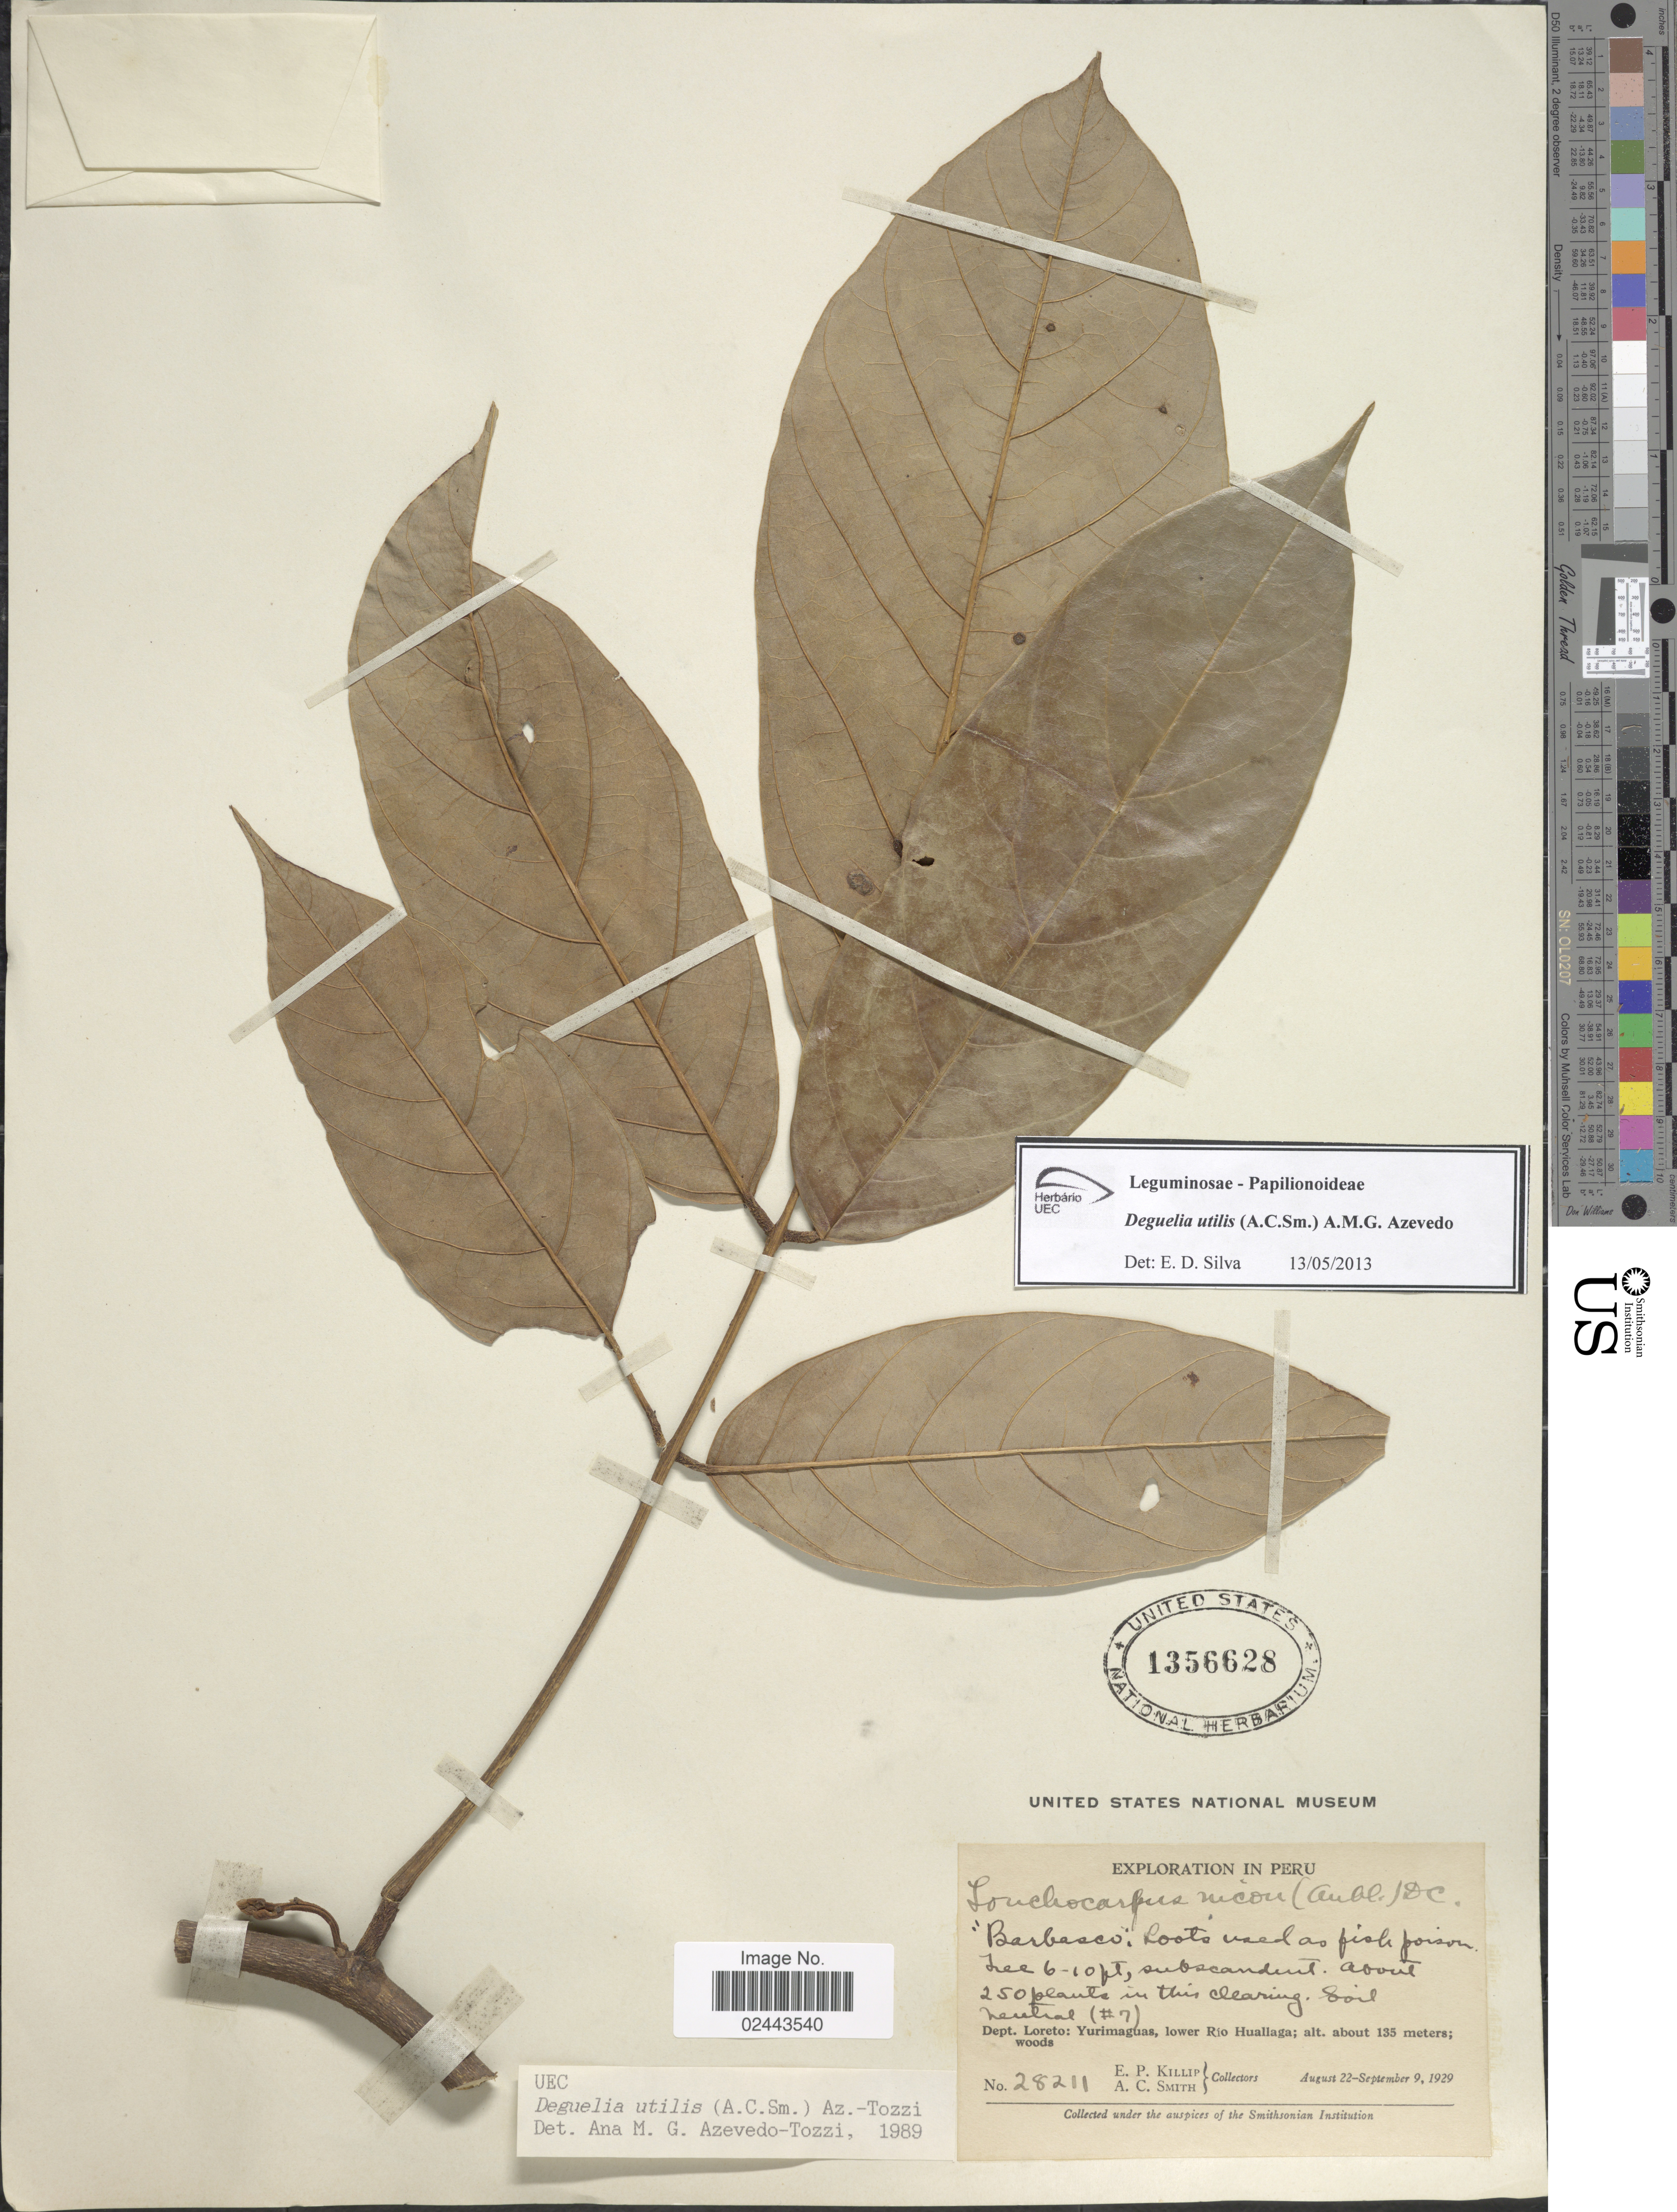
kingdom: Plantae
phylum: Tracheophyta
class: Magnoliopsida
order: Fabales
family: Fabaceae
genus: Deguelia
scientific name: Deguelia utilis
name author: (A.C. Sm.) A.M.G. Azevedo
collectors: E. P. Killip & A. C. Smith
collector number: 28211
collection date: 1929-08-22/1929-09-09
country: Peru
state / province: Loreto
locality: Yurimaguas, lower Rio Huallaga; woods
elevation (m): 135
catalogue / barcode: US 1356628